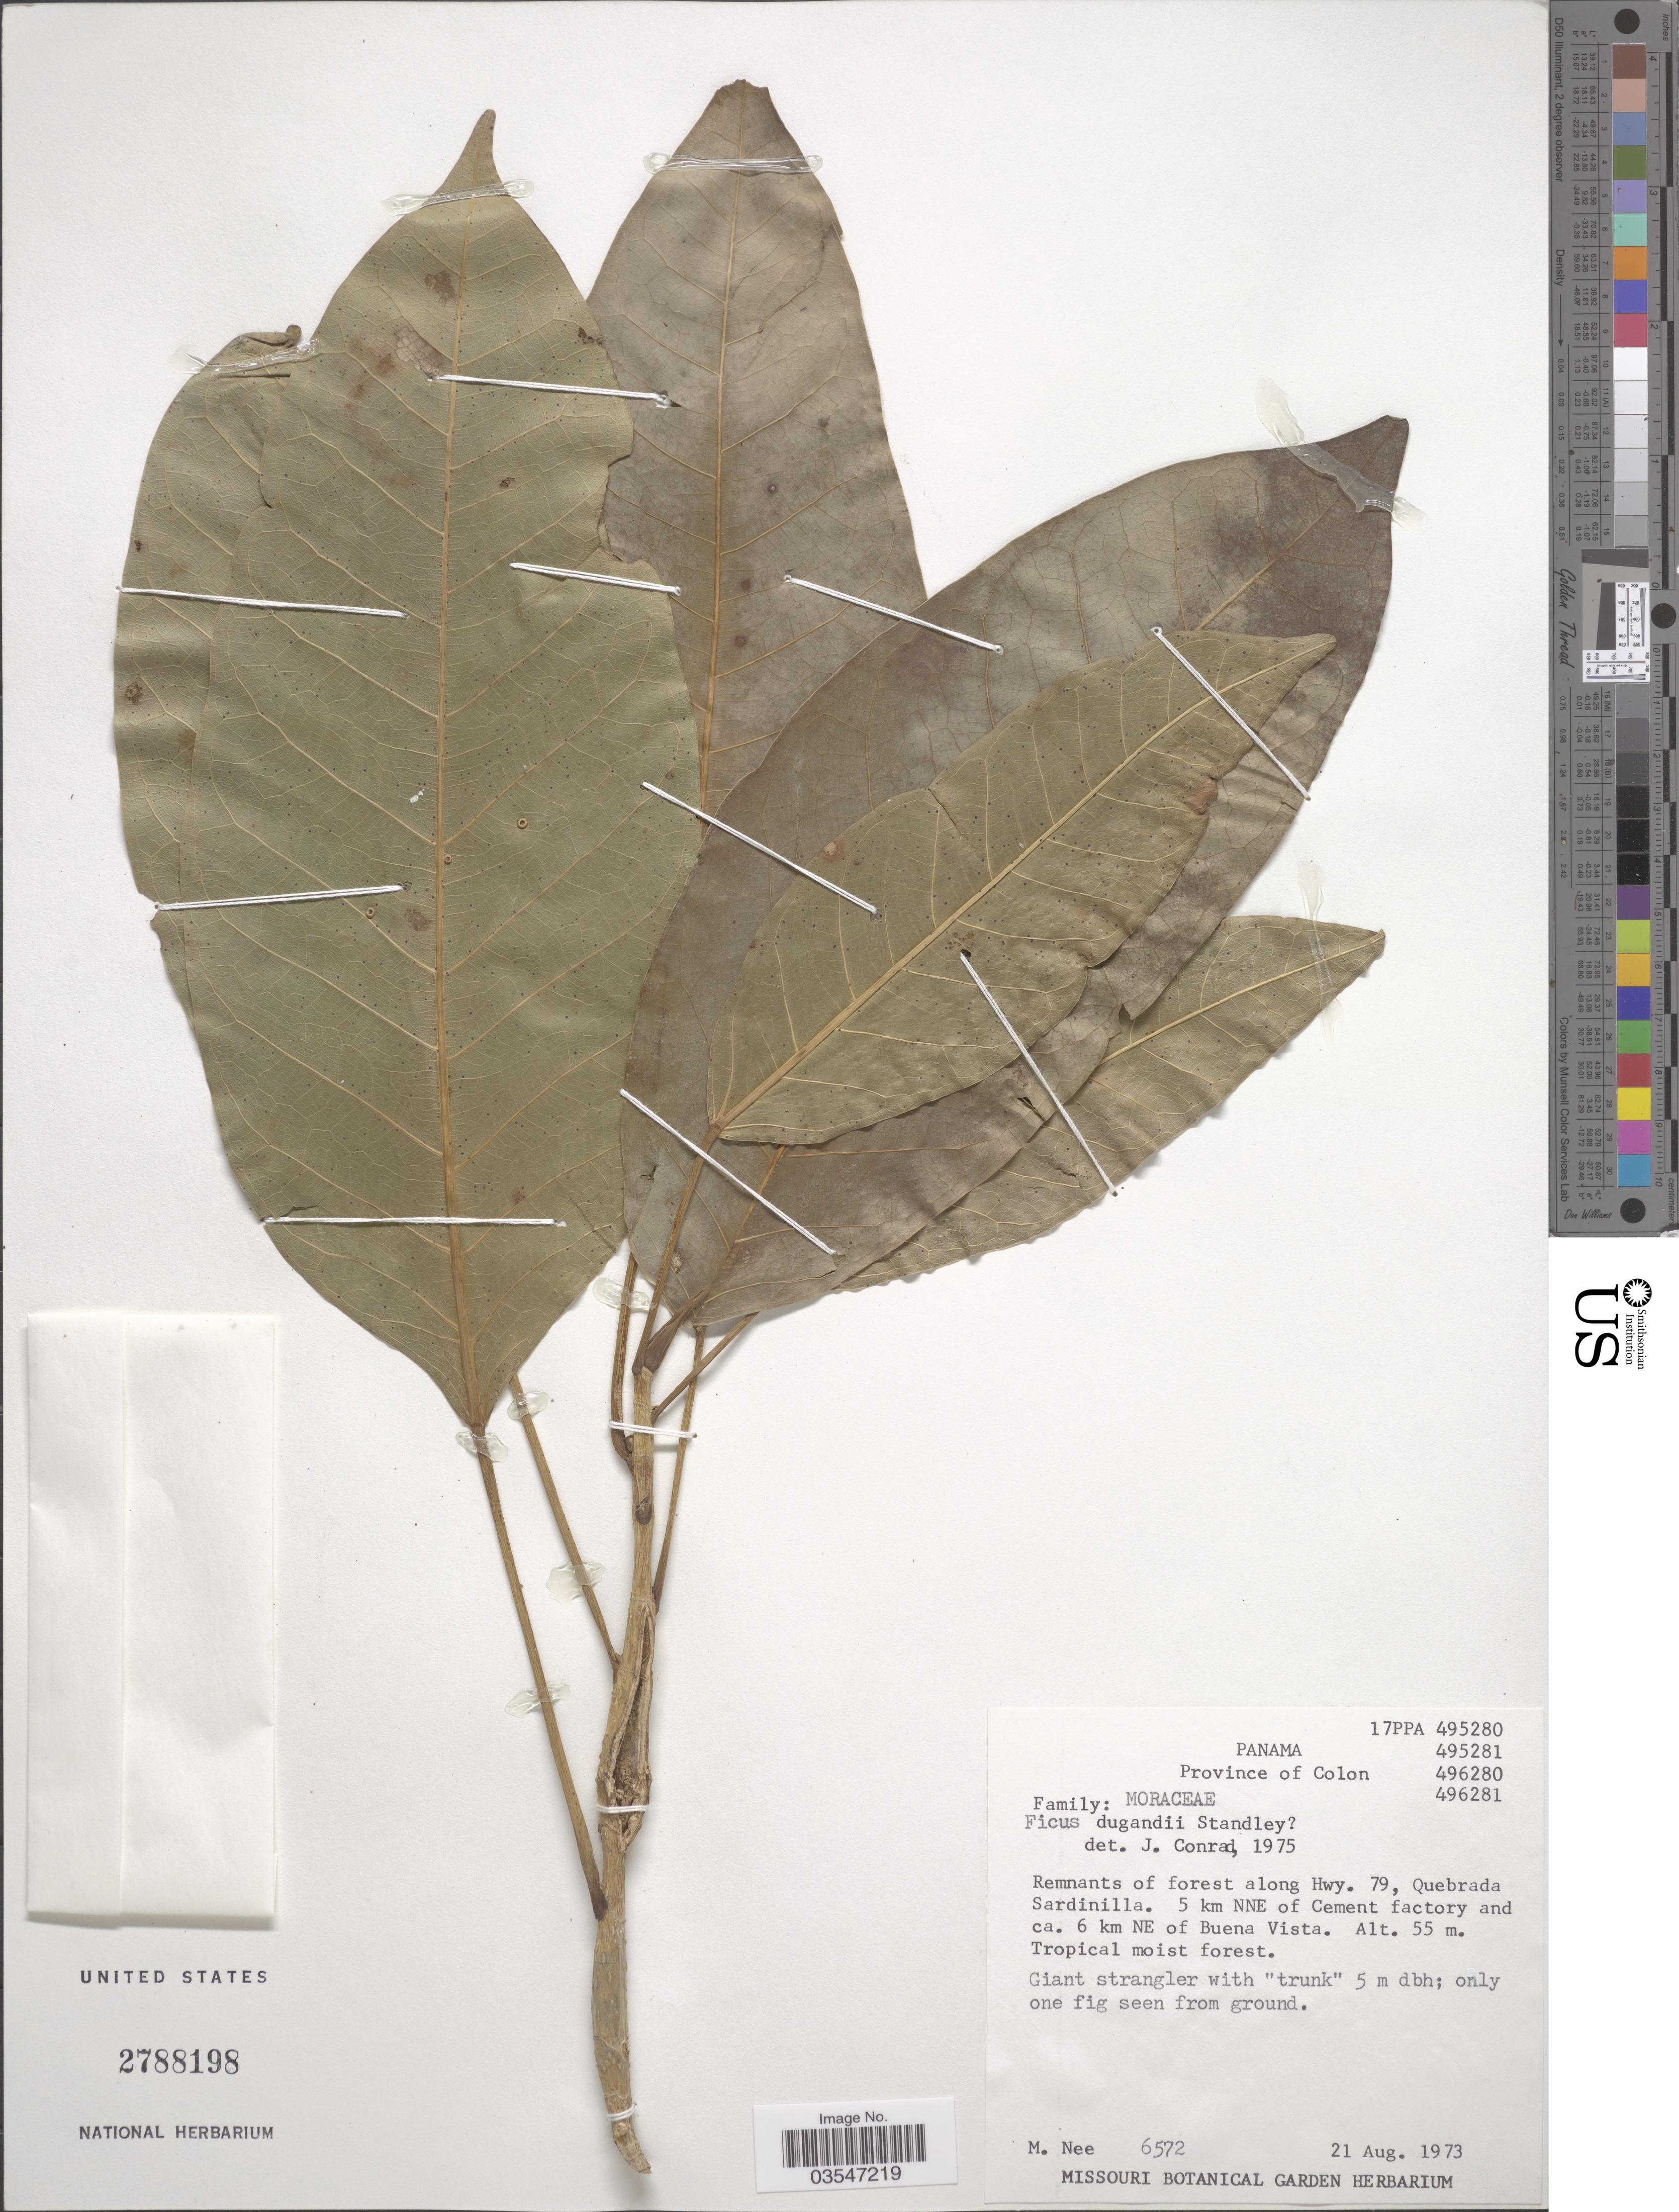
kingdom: Plantae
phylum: Tracheophyta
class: Magnoliopsida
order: Rosales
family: Moraceae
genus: Ficus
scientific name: Ficus dugandii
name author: Standl.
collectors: M. Nee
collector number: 6572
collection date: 1973-08-21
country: Panama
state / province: Colón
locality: Remnants of forest along Hwy. 79, Quebrada Sardinilla. 5 km NNE of Cement factory and ca. 6 km NE of Buena Vista.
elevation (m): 55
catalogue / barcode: US 2788198